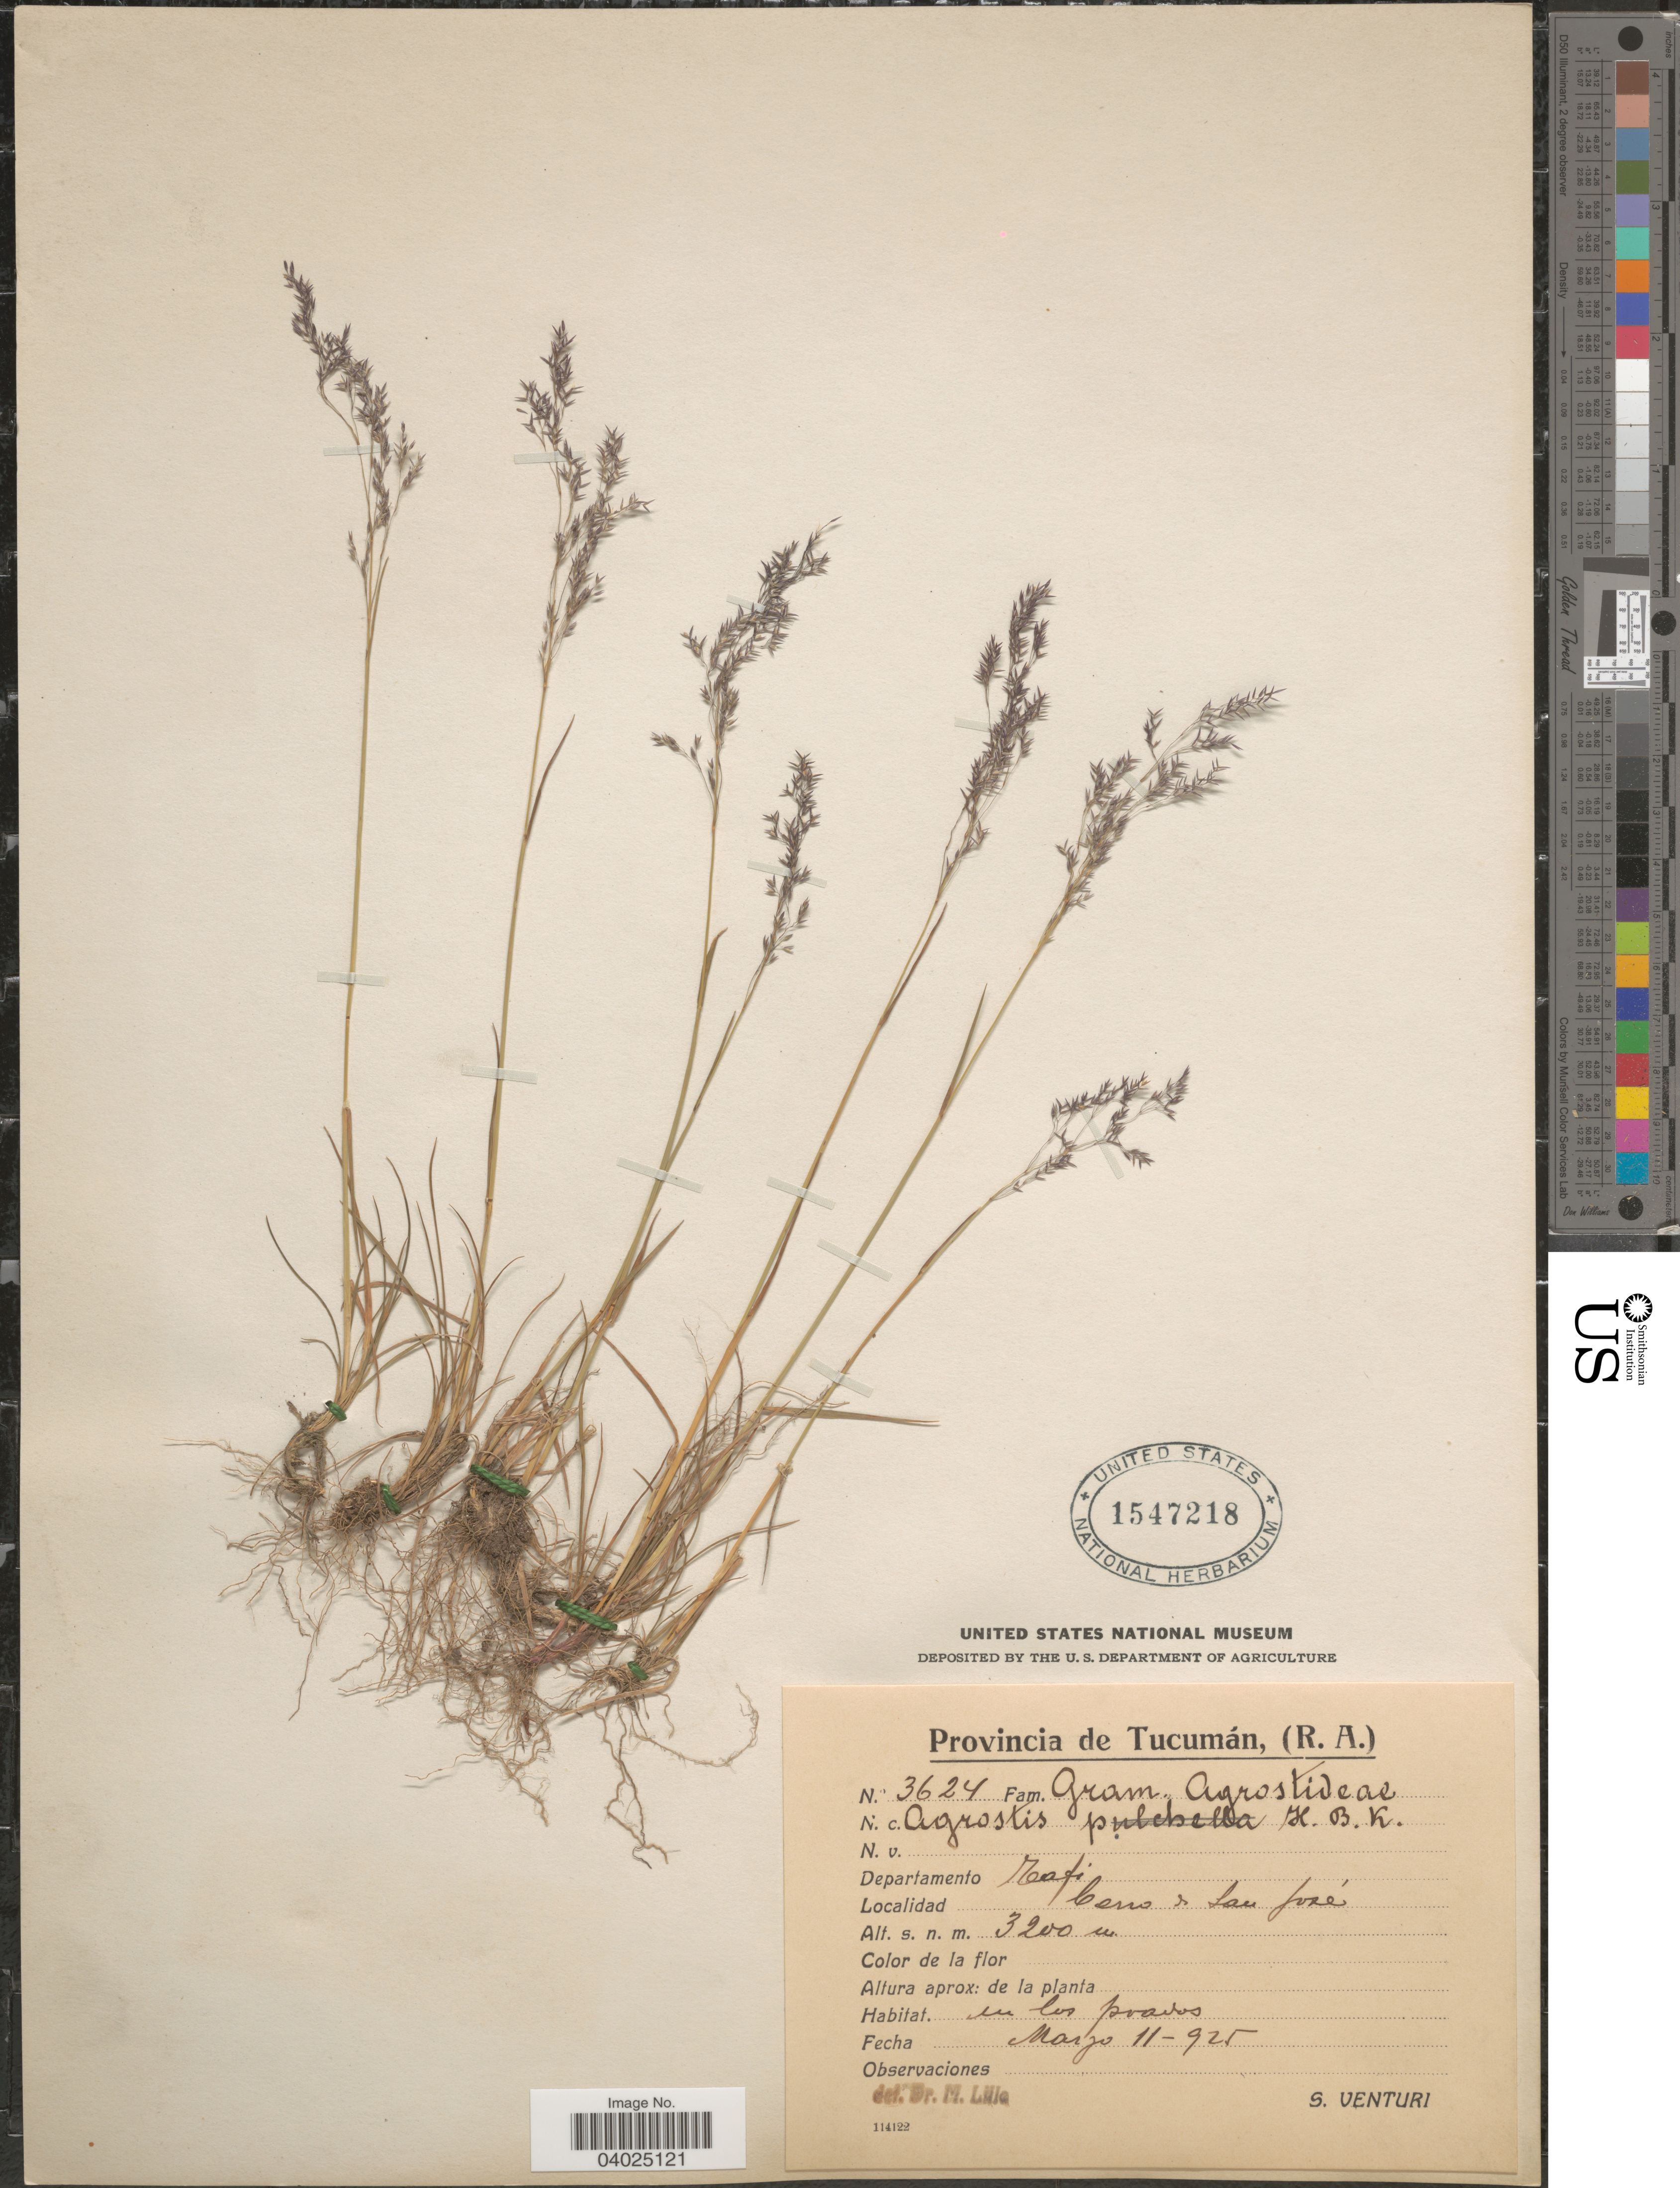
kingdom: Plantae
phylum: Tracheophyta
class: Liliopsida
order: Poales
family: Poaceae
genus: Agrostis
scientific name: Agrostis sp.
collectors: S. Venturi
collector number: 3624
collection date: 1925-05-11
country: Argentina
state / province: Tucuman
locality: Departamento Tafi. Cerro de San José.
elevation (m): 3200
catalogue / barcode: US 1547218